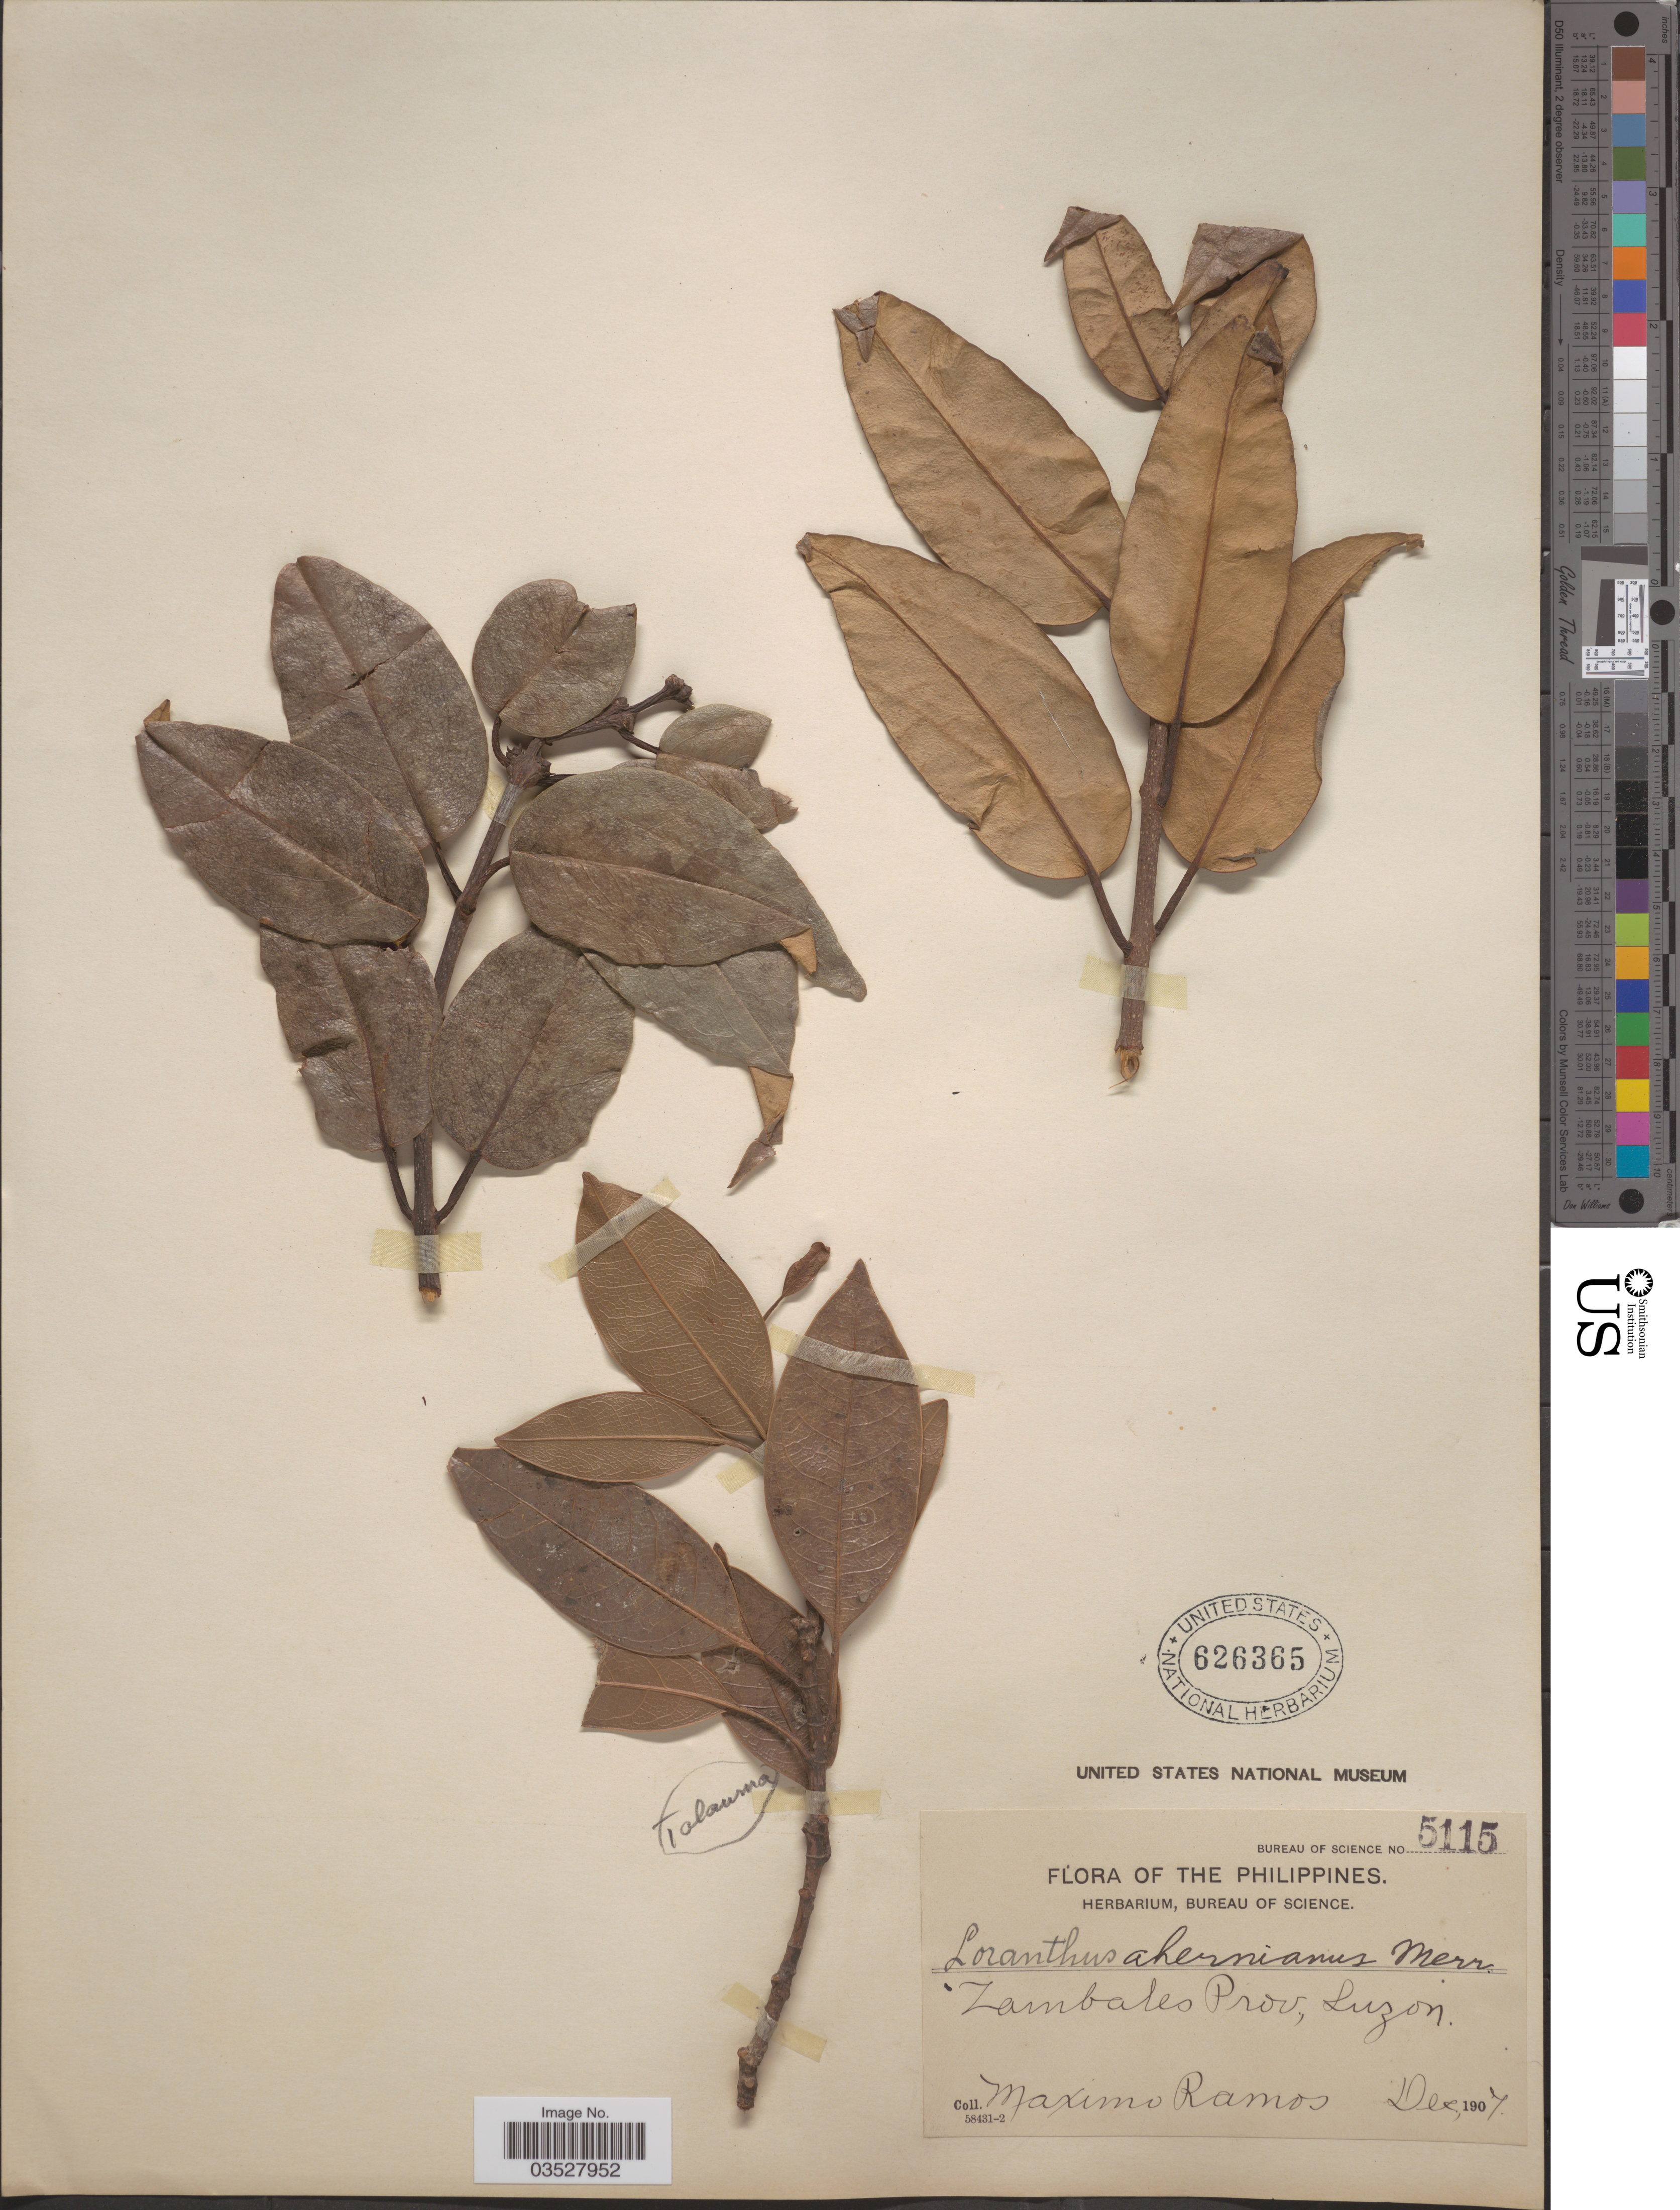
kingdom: Plantae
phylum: Tracheophyta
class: Magnoliopsida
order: Santalales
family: Loranthaceae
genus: Decaisnina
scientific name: Decaisnina aherniana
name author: (Merr.) Barlow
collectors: M. Ramos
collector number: Bureau of Science 5115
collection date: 1907-12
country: Philippines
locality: Zambales Prov., Luzon.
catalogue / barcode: US 626365